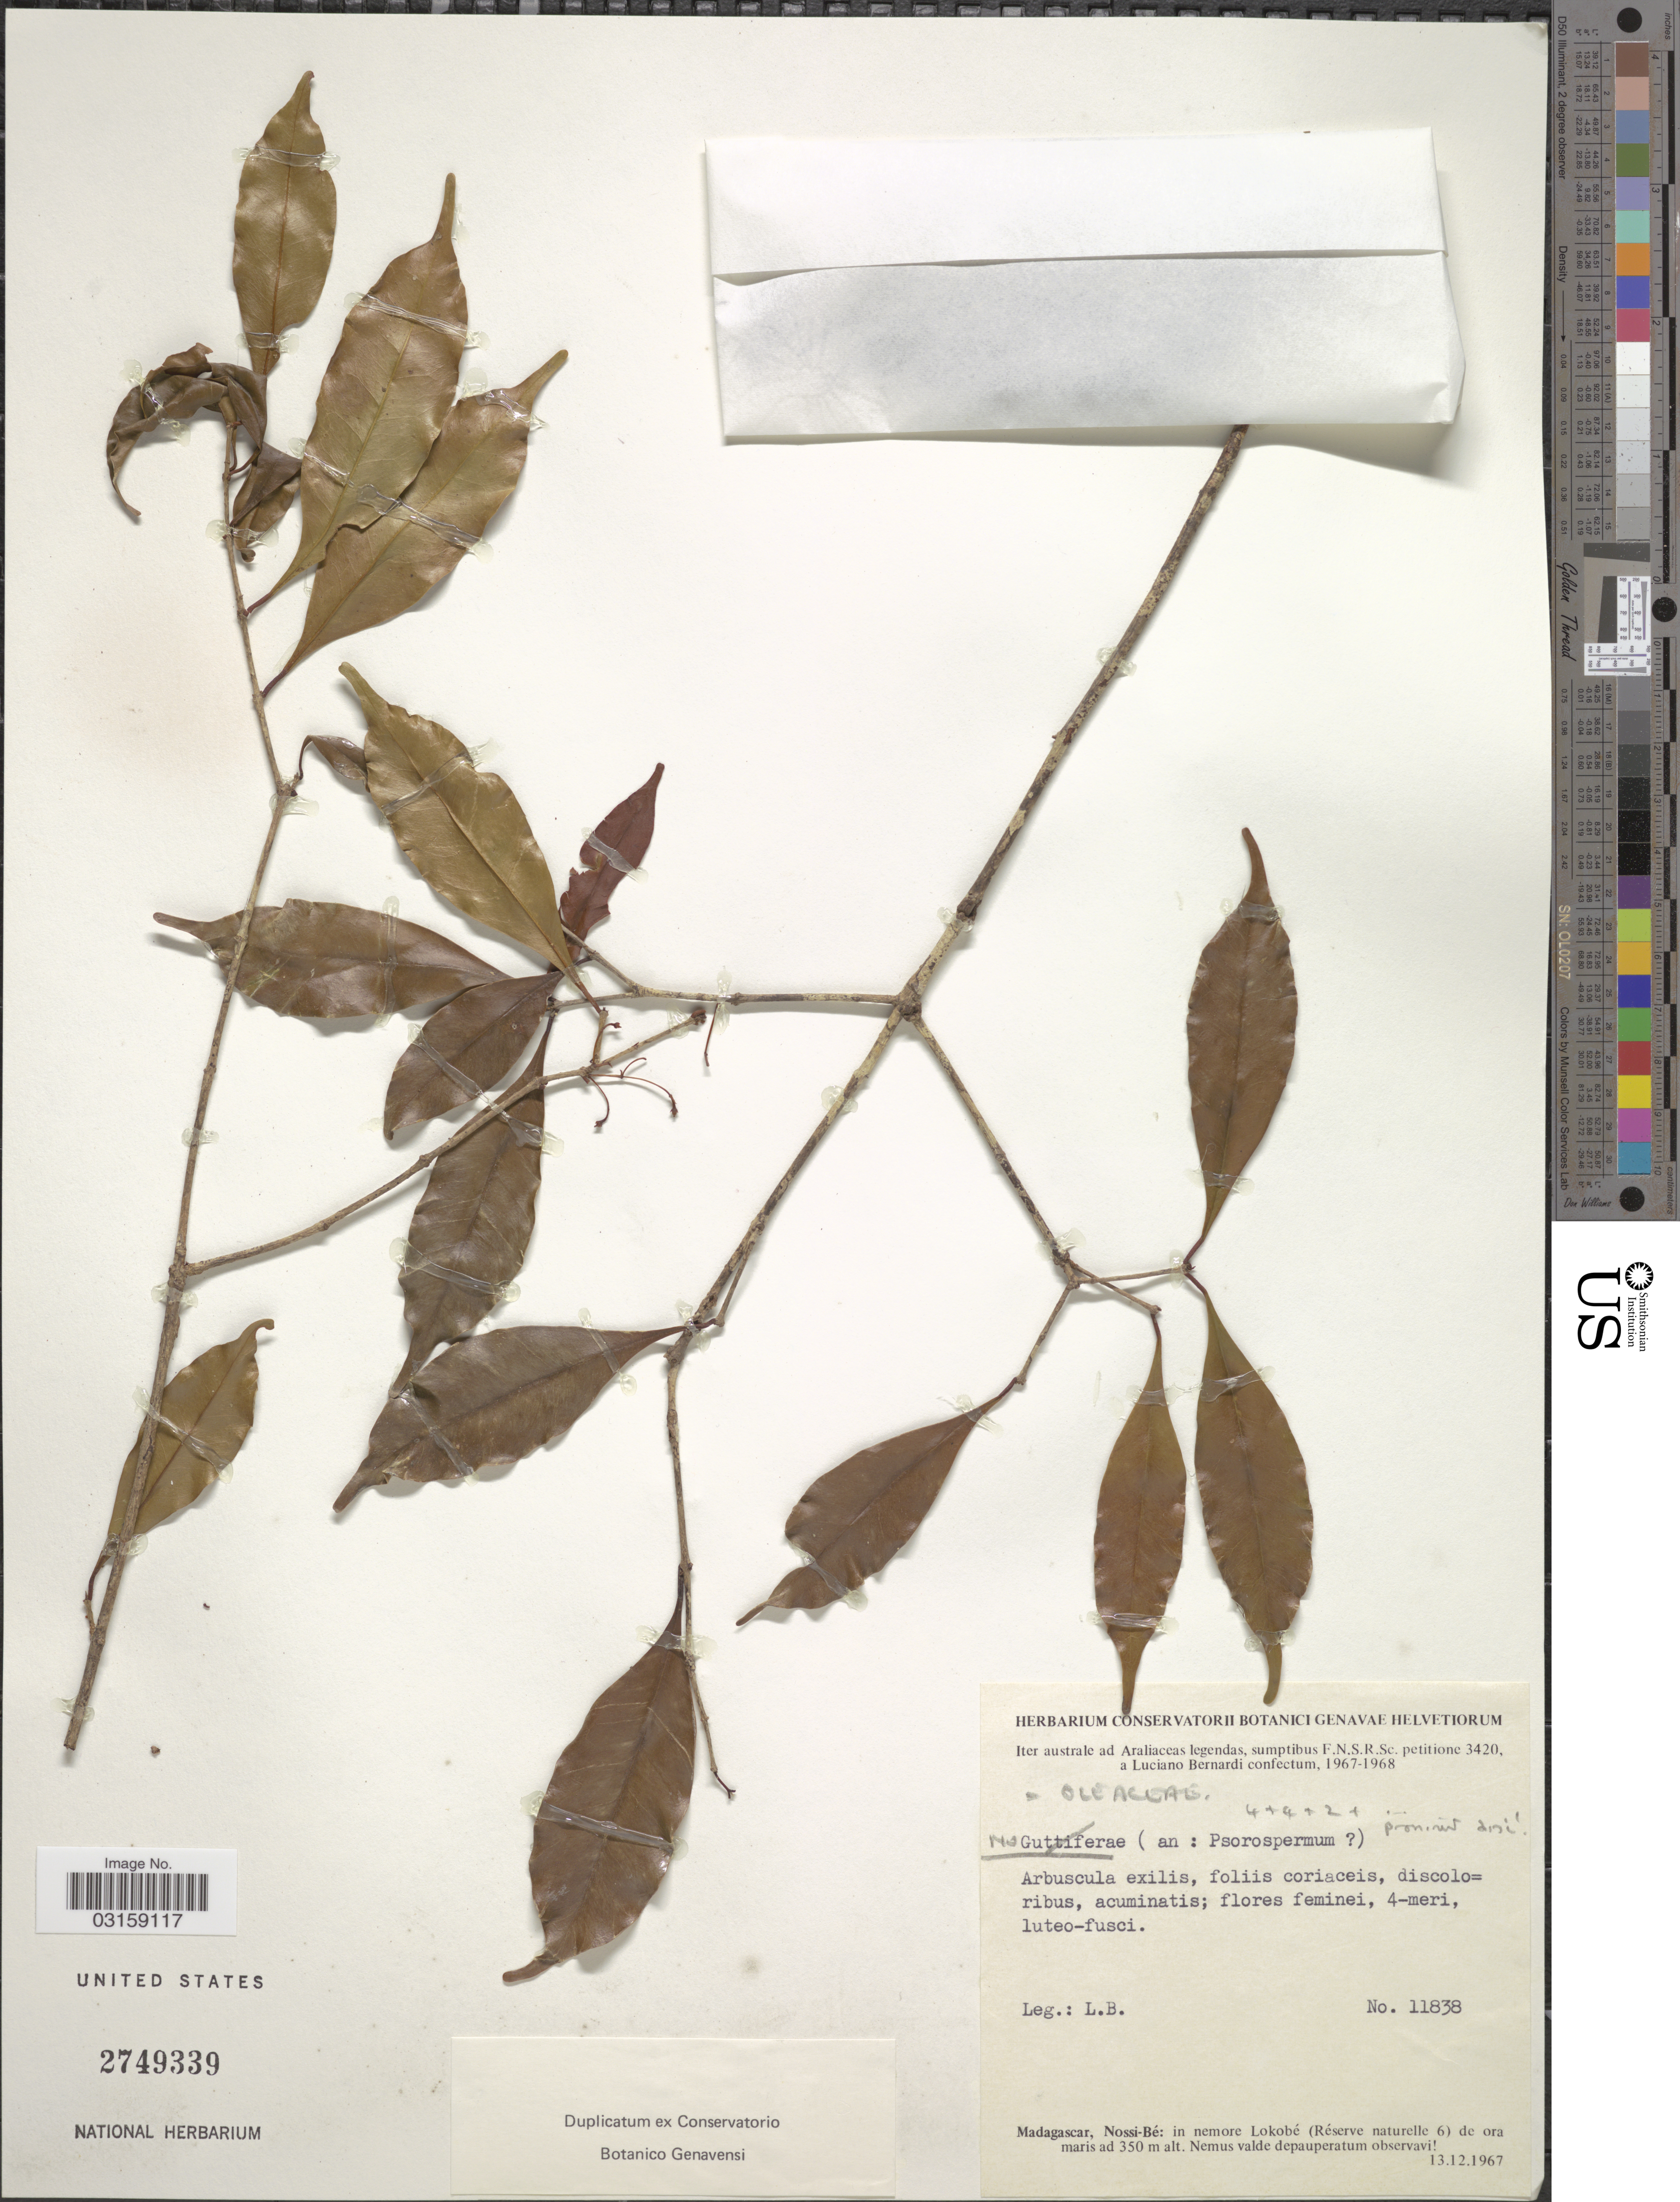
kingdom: Plantae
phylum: Tracheophyta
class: Magnoliopsida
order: Lamiales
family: Oleaceae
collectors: L. Bernardi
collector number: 11838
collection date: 1967-12-13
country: Madagascar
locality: Nossi-Bé: in nemore Lokobé (Réserve naturelle 6) de ora maris.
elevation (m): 350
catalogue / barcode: US 2749339